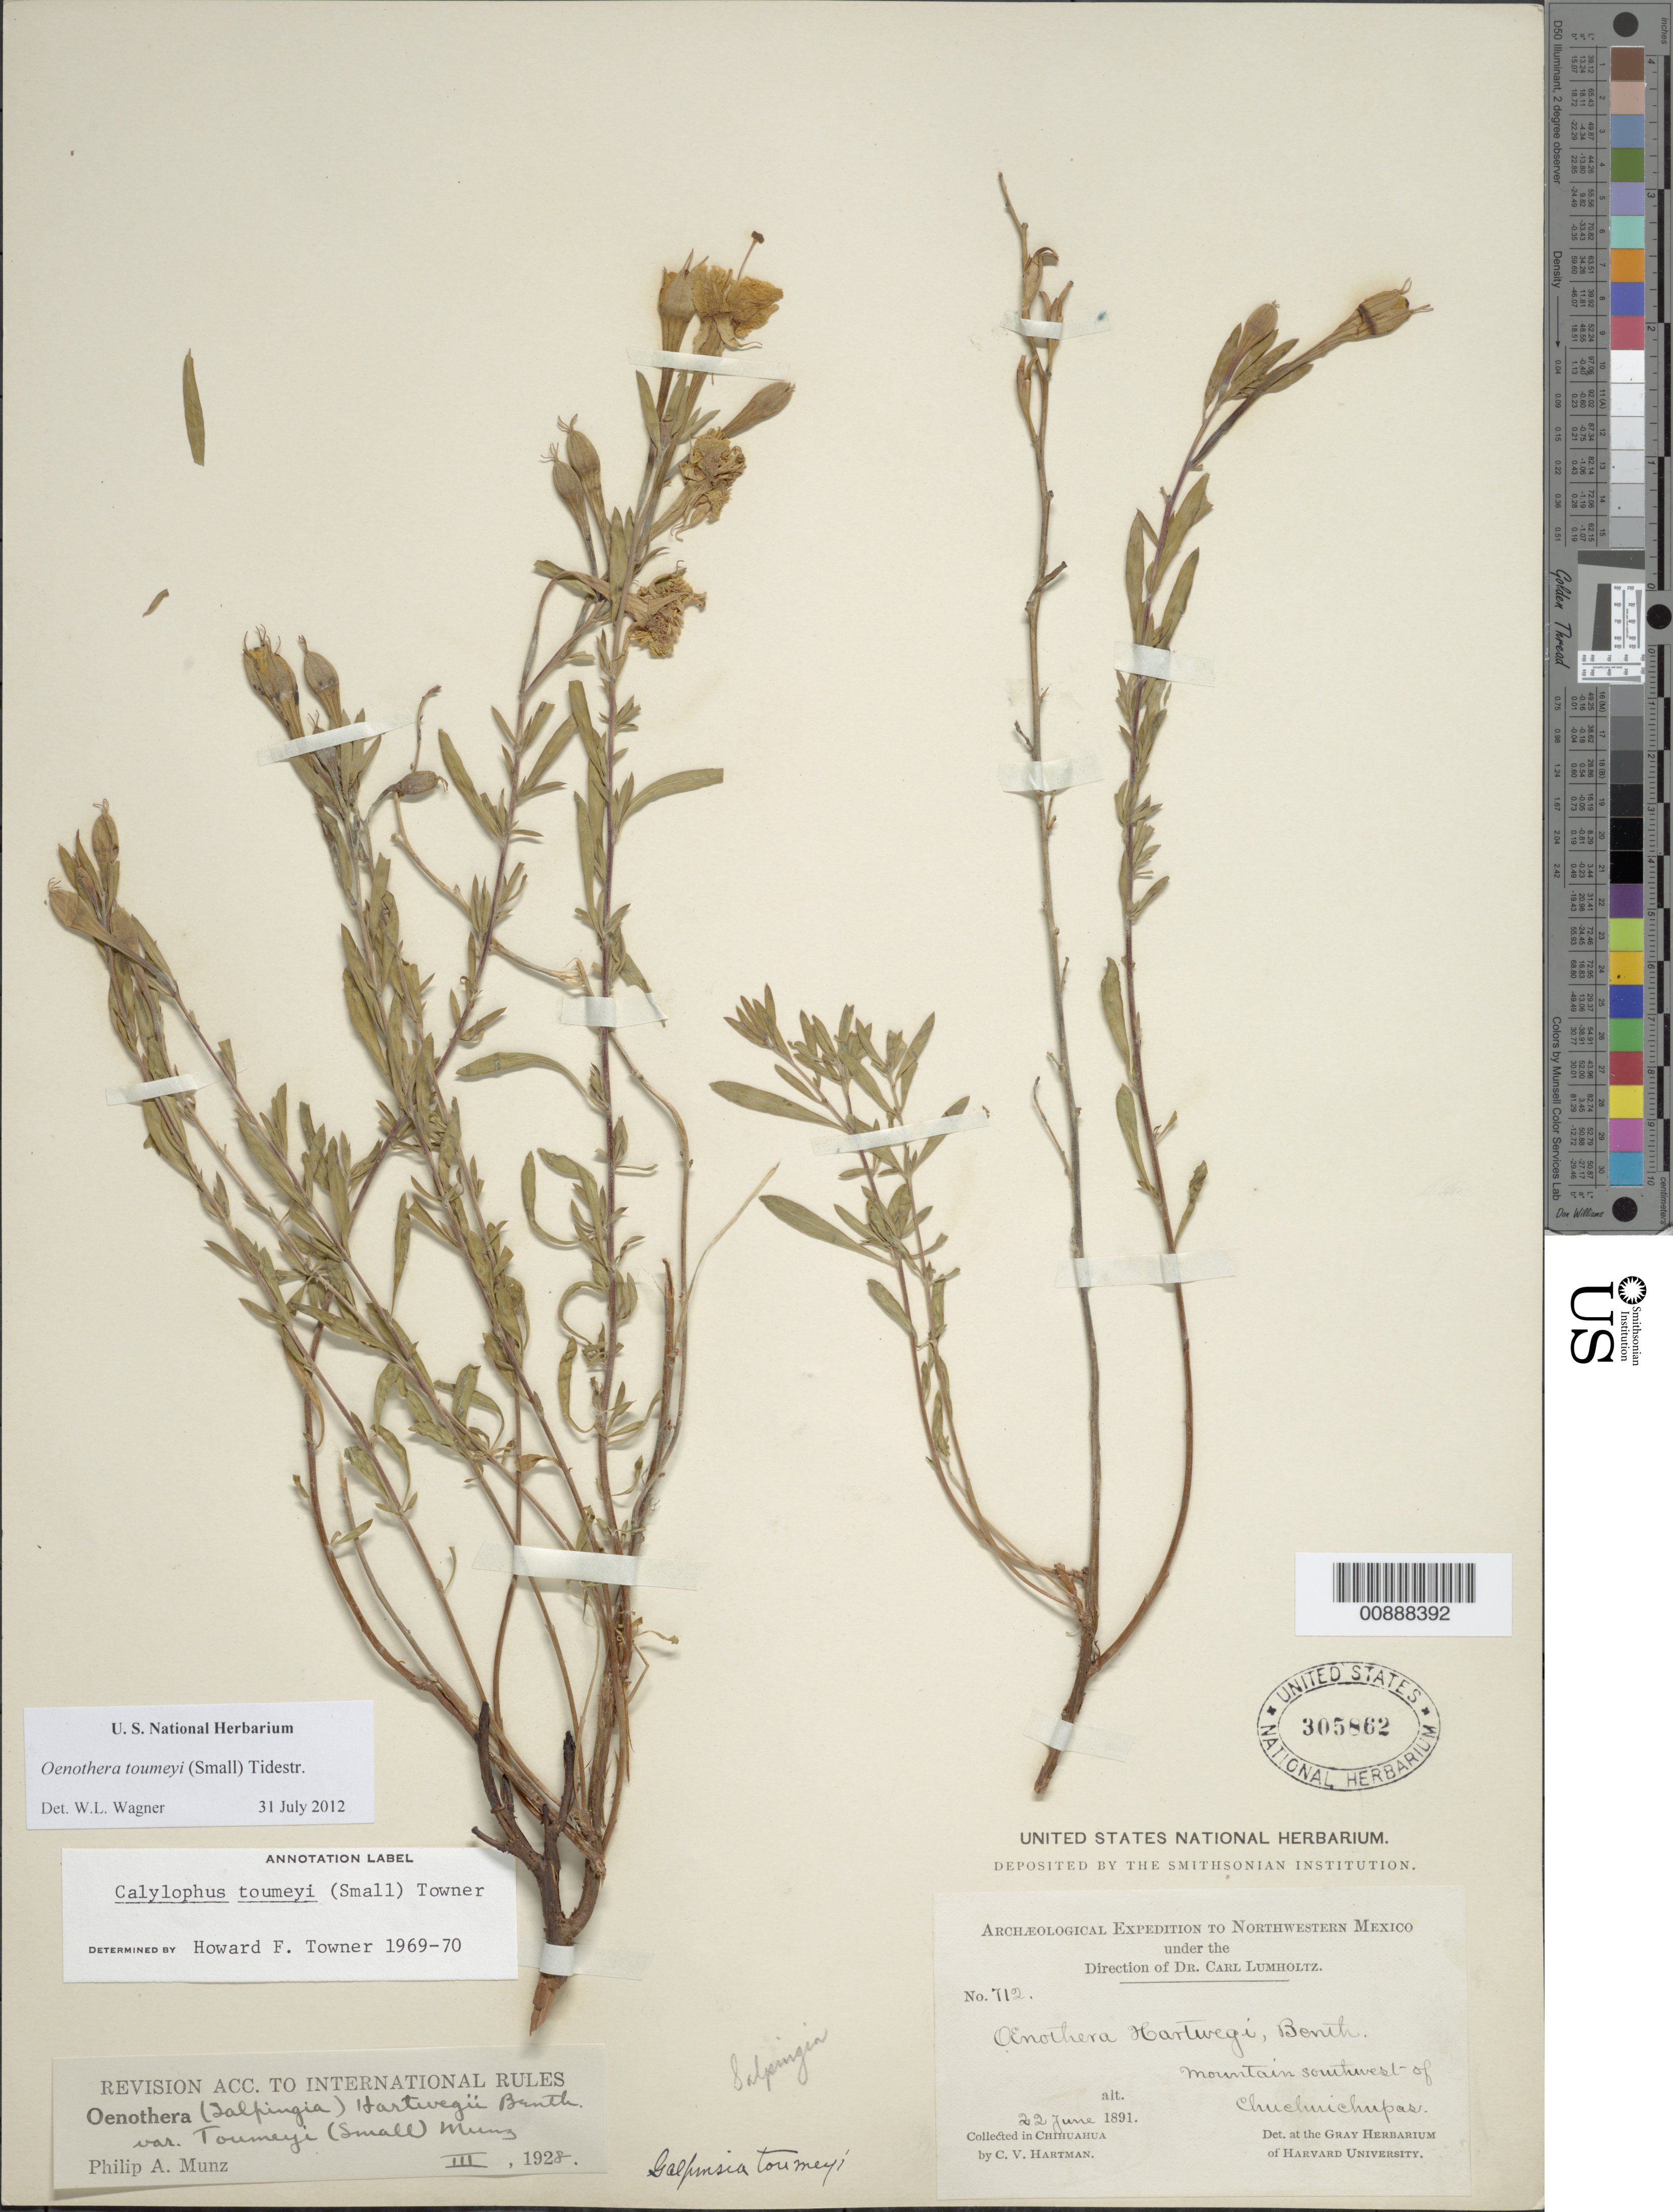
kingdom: Plantae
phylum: Tracheophyta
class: Magnoliopsida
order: Myrtales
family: Onagraceae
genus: Oenothera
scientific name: Oenothera toumeyi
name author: (Small) Tidestr.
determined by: Wagner, W. L., (BOT), Smithsonian Institution - National Museum of Natural History (UNITED STATES)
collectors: C. V. Hartman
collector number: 712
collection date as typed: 22 Jun 1891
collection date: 1891-06-22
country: Mexico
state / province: Chihuahua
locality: Mountains southwest of Chuchuichupas.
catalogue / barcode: US 305862